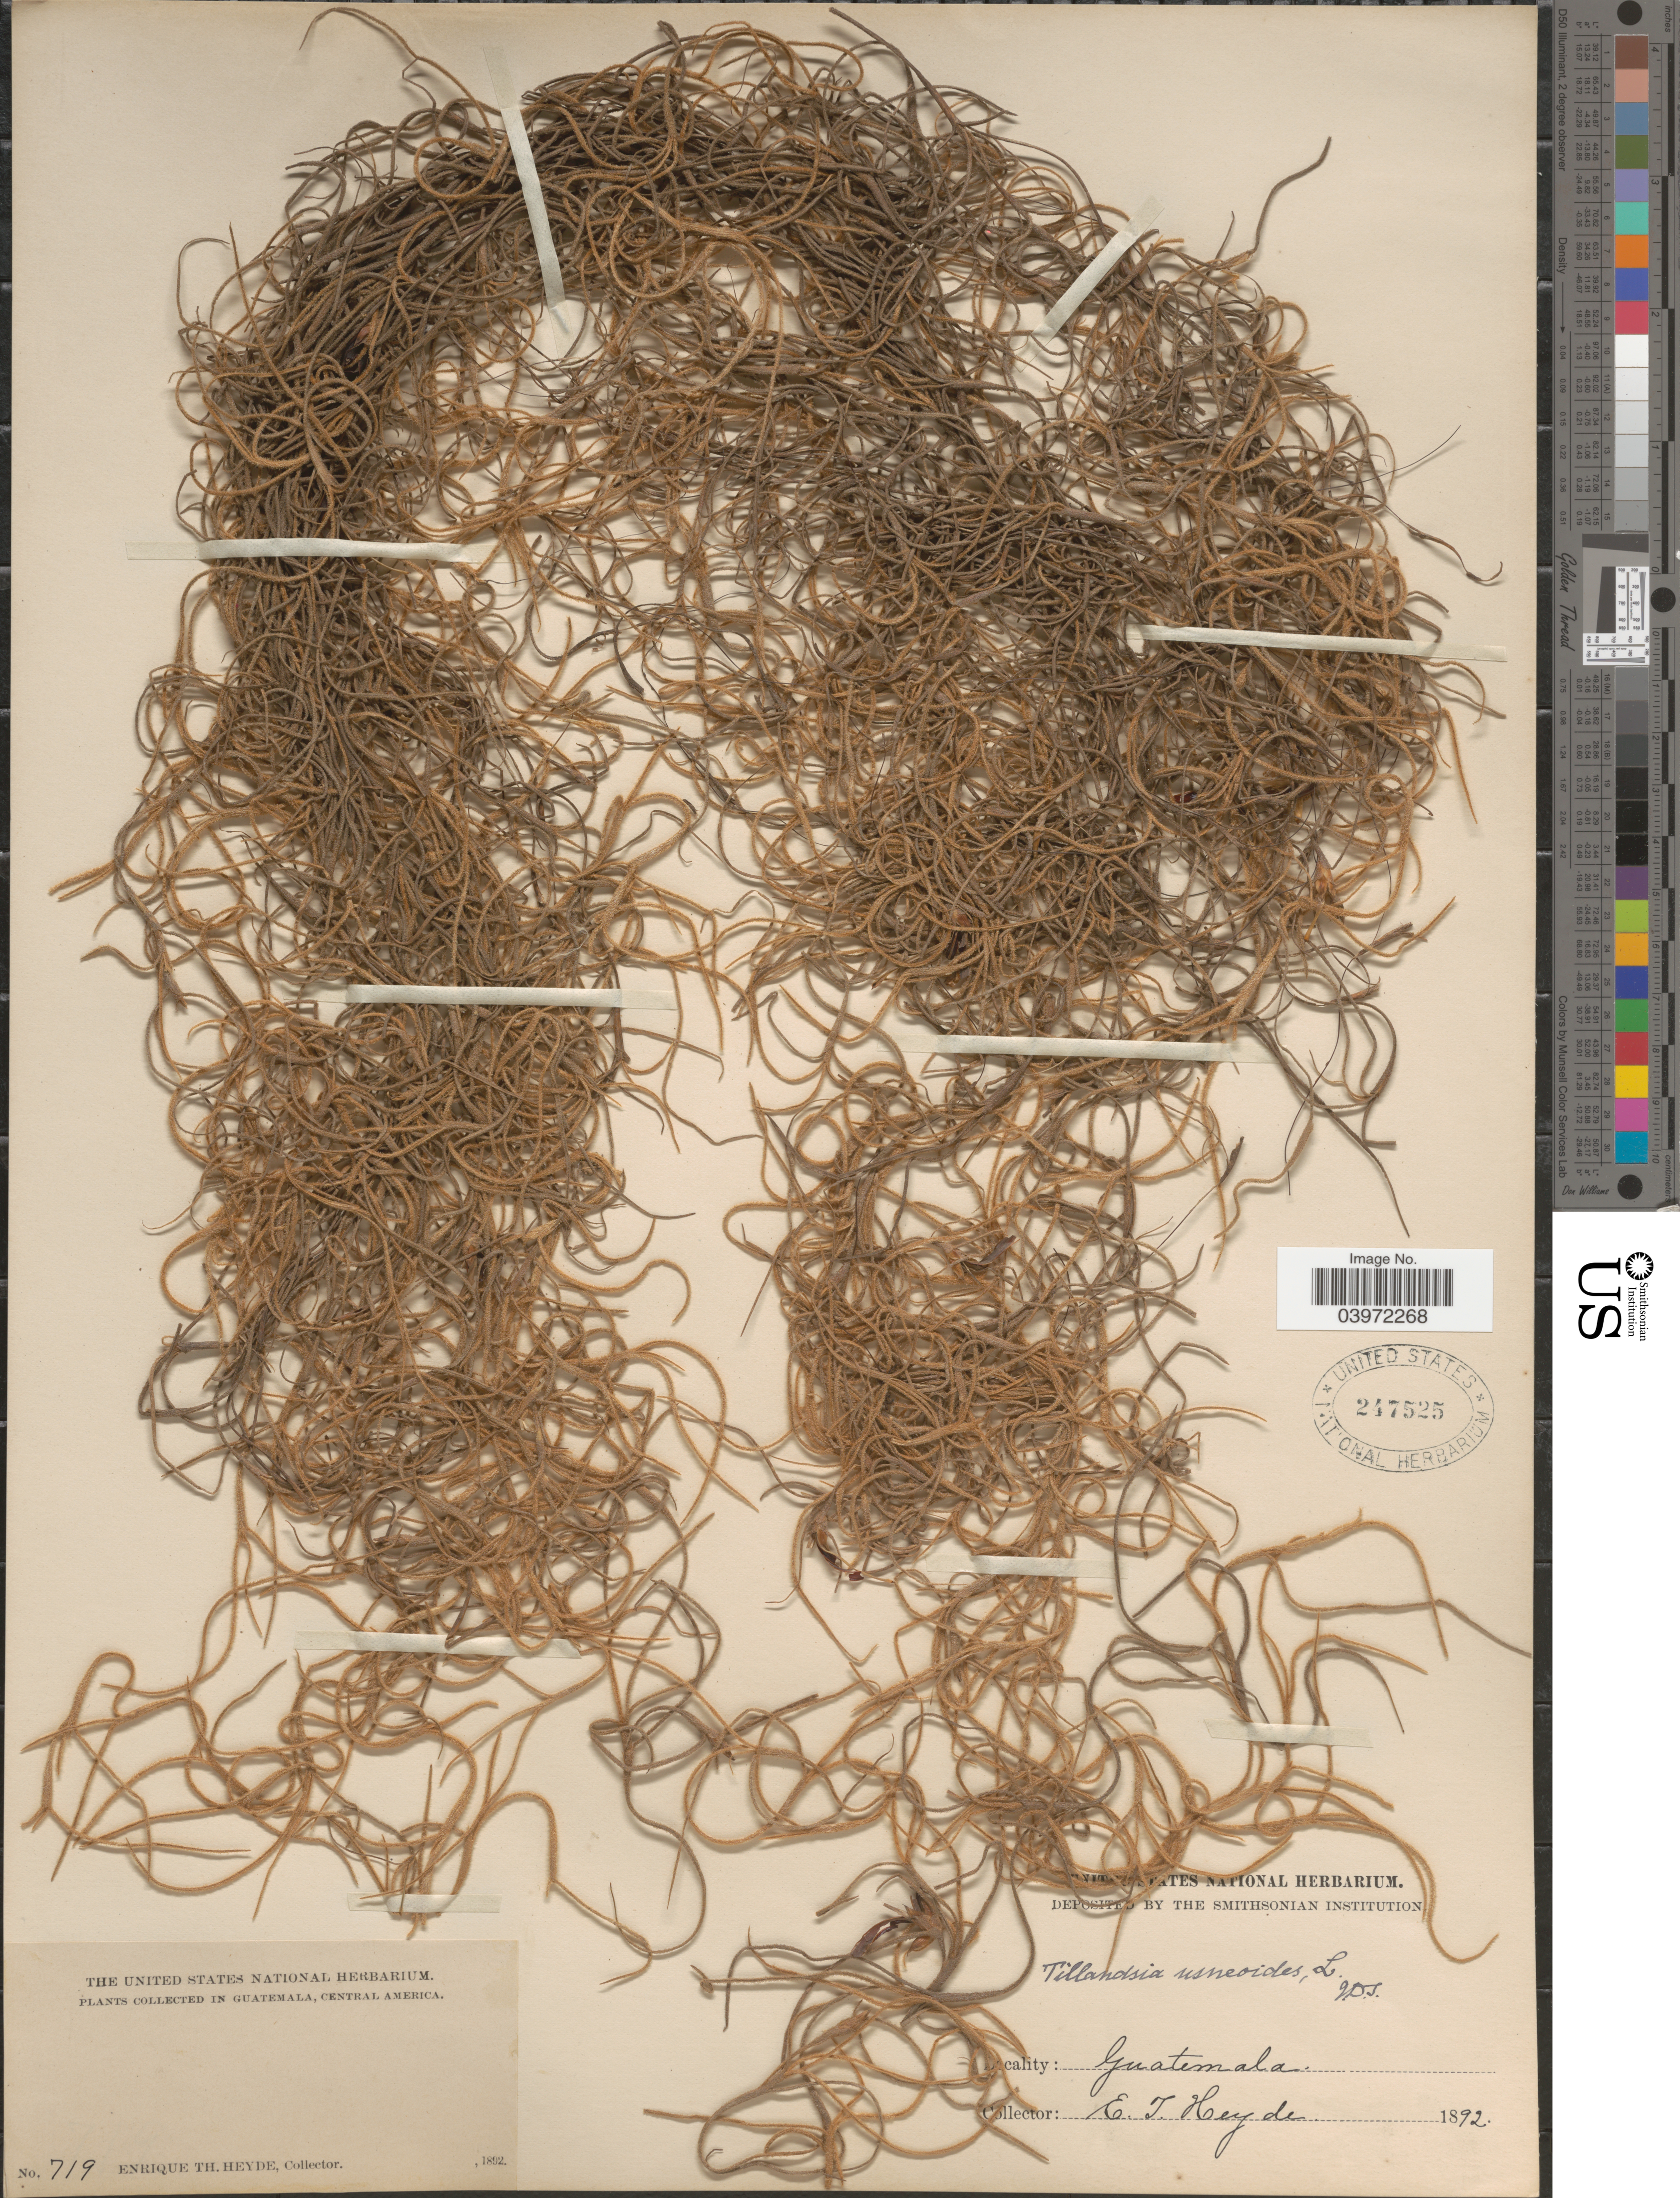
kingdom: Plantae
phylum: Tracheophyta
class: Liliopsida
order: Poales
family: Bromeliaceae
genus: Tillandsia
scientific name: Tillandsia usneoides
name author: (L.) L.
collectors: E. T. Heyde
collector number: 719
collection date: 1892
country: Guatemala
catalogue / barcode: US 247525